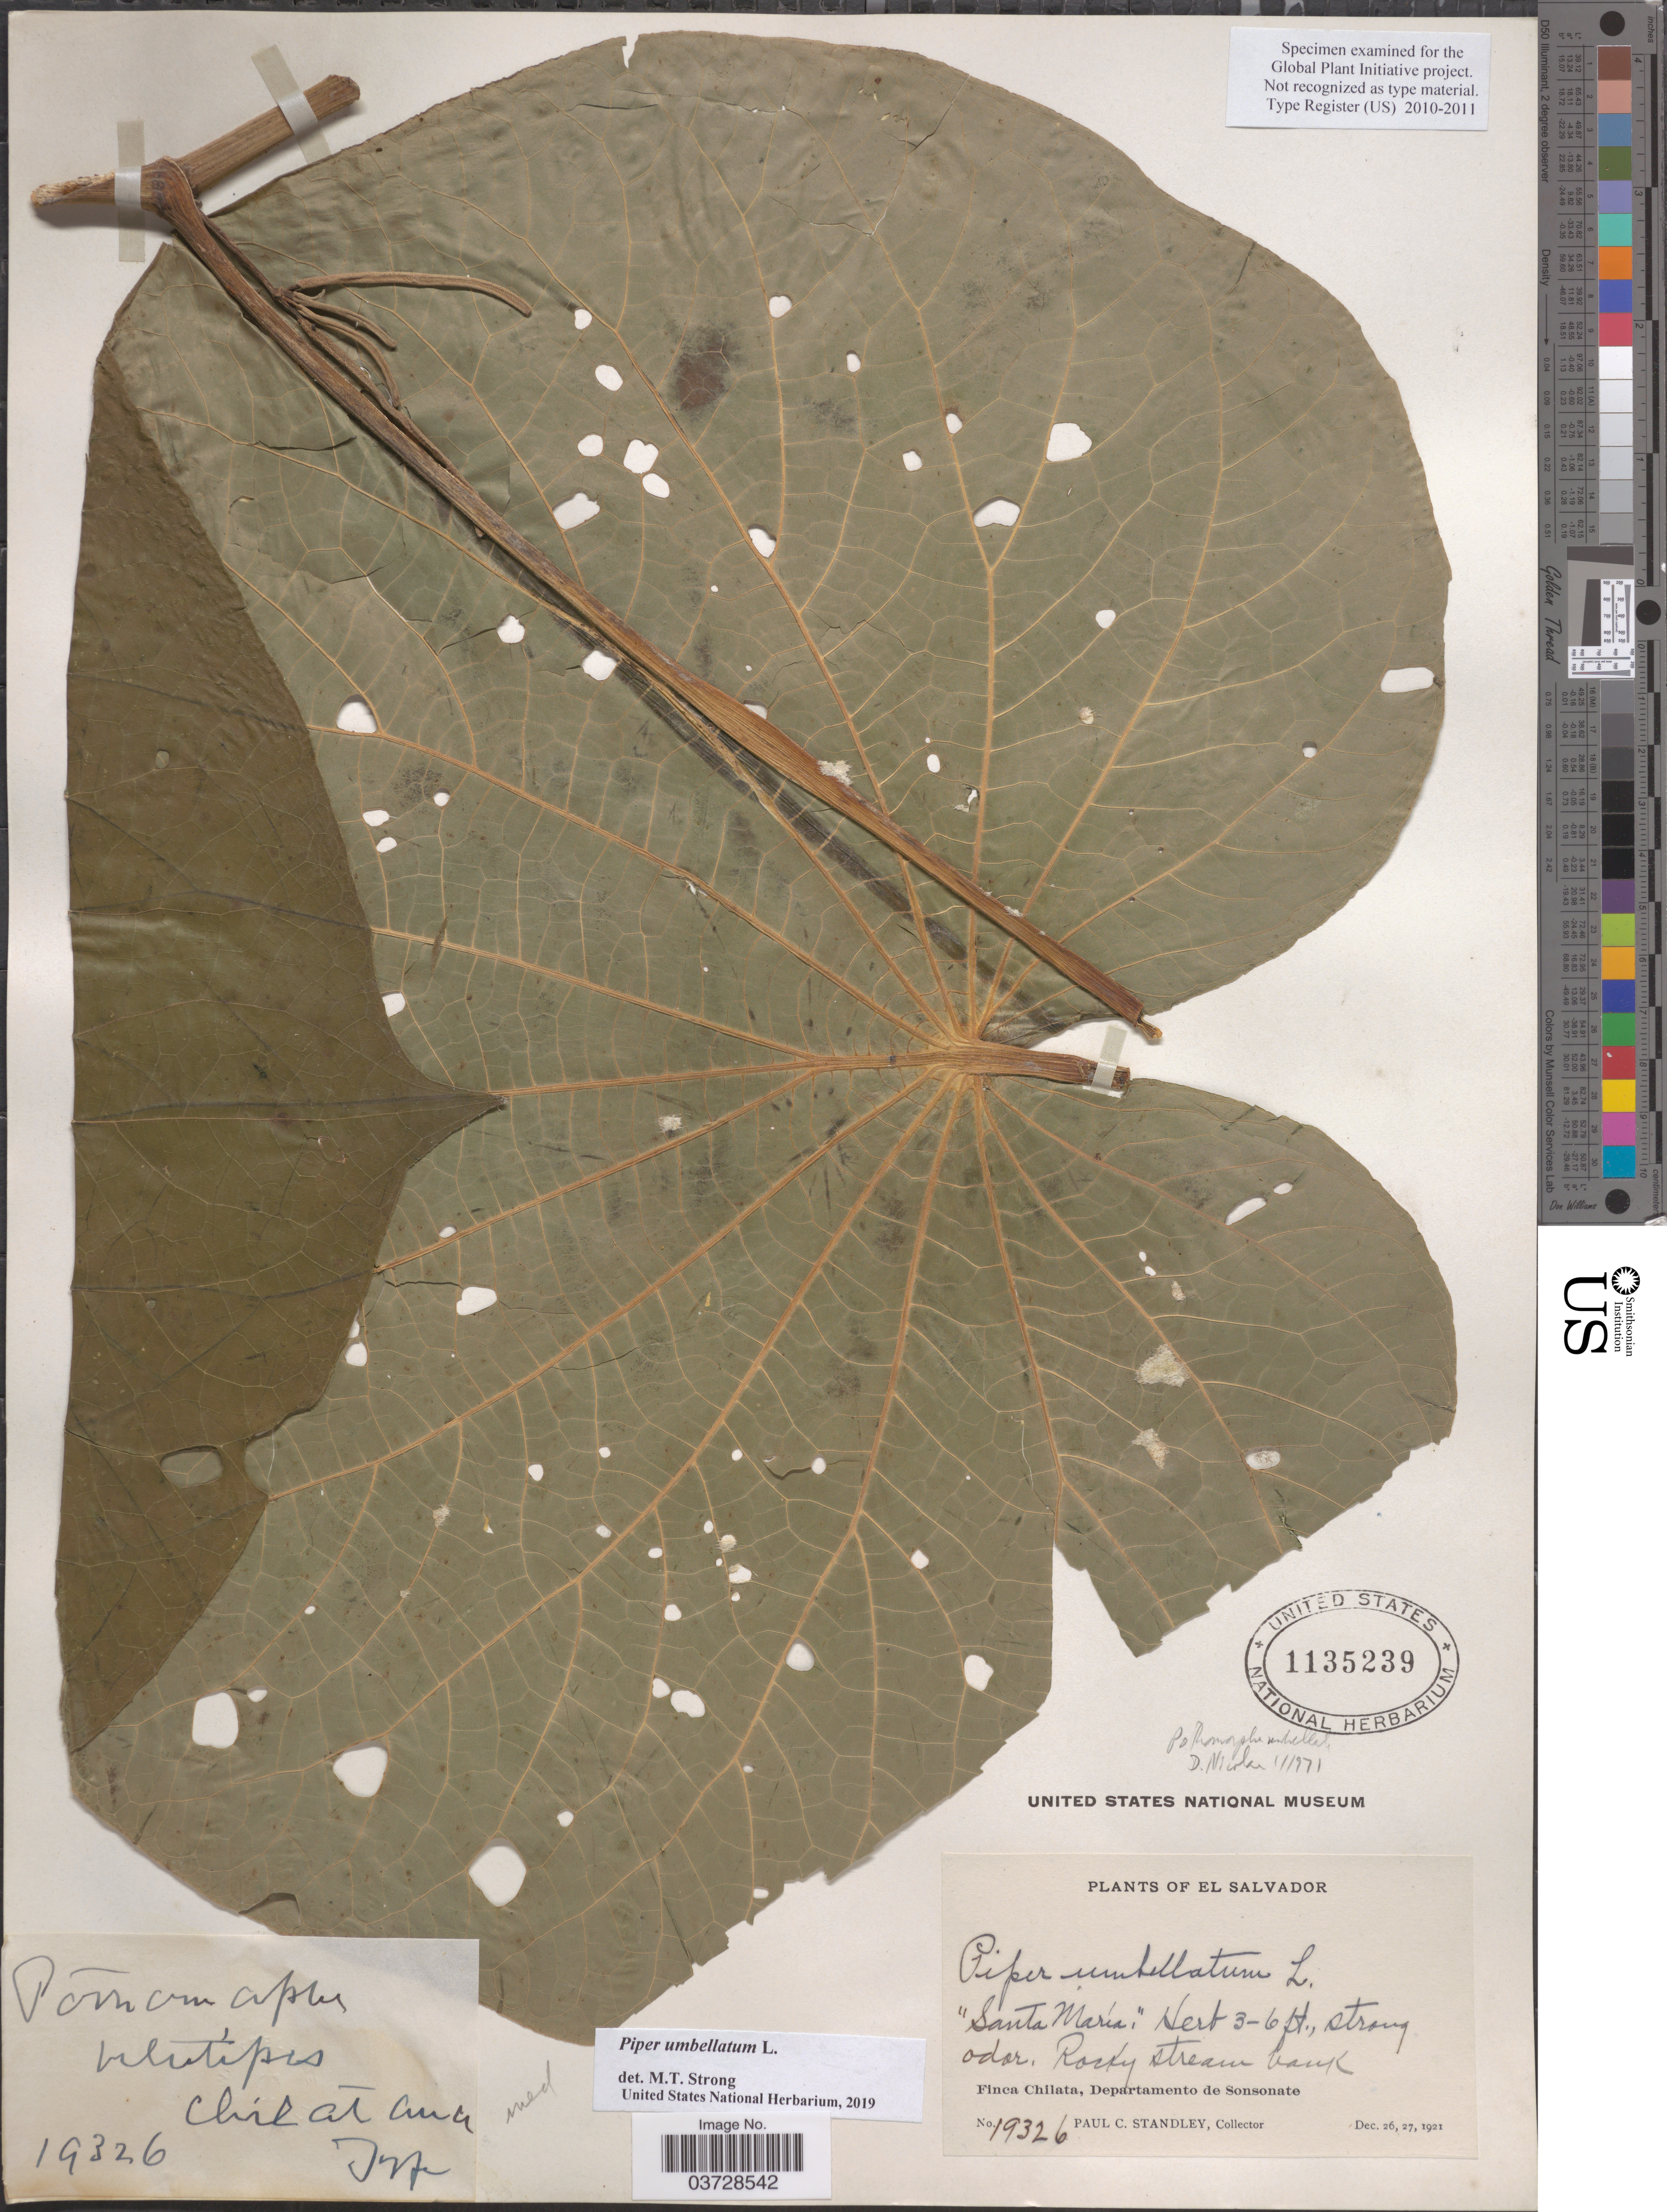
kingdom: Plantae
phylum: Tracheophyta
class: Magnoliopsida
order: Piperales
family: Piperaceae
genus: Piper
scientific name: Piper umbellatum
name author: L.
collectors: P. C. Standley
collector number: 19326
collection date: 1921-12-26/1921-12-27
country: El Salvador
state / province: Sonsonate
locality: "Santa María". Finca Chilata, Departamento de Sonsonate.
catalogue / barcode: US 1135239